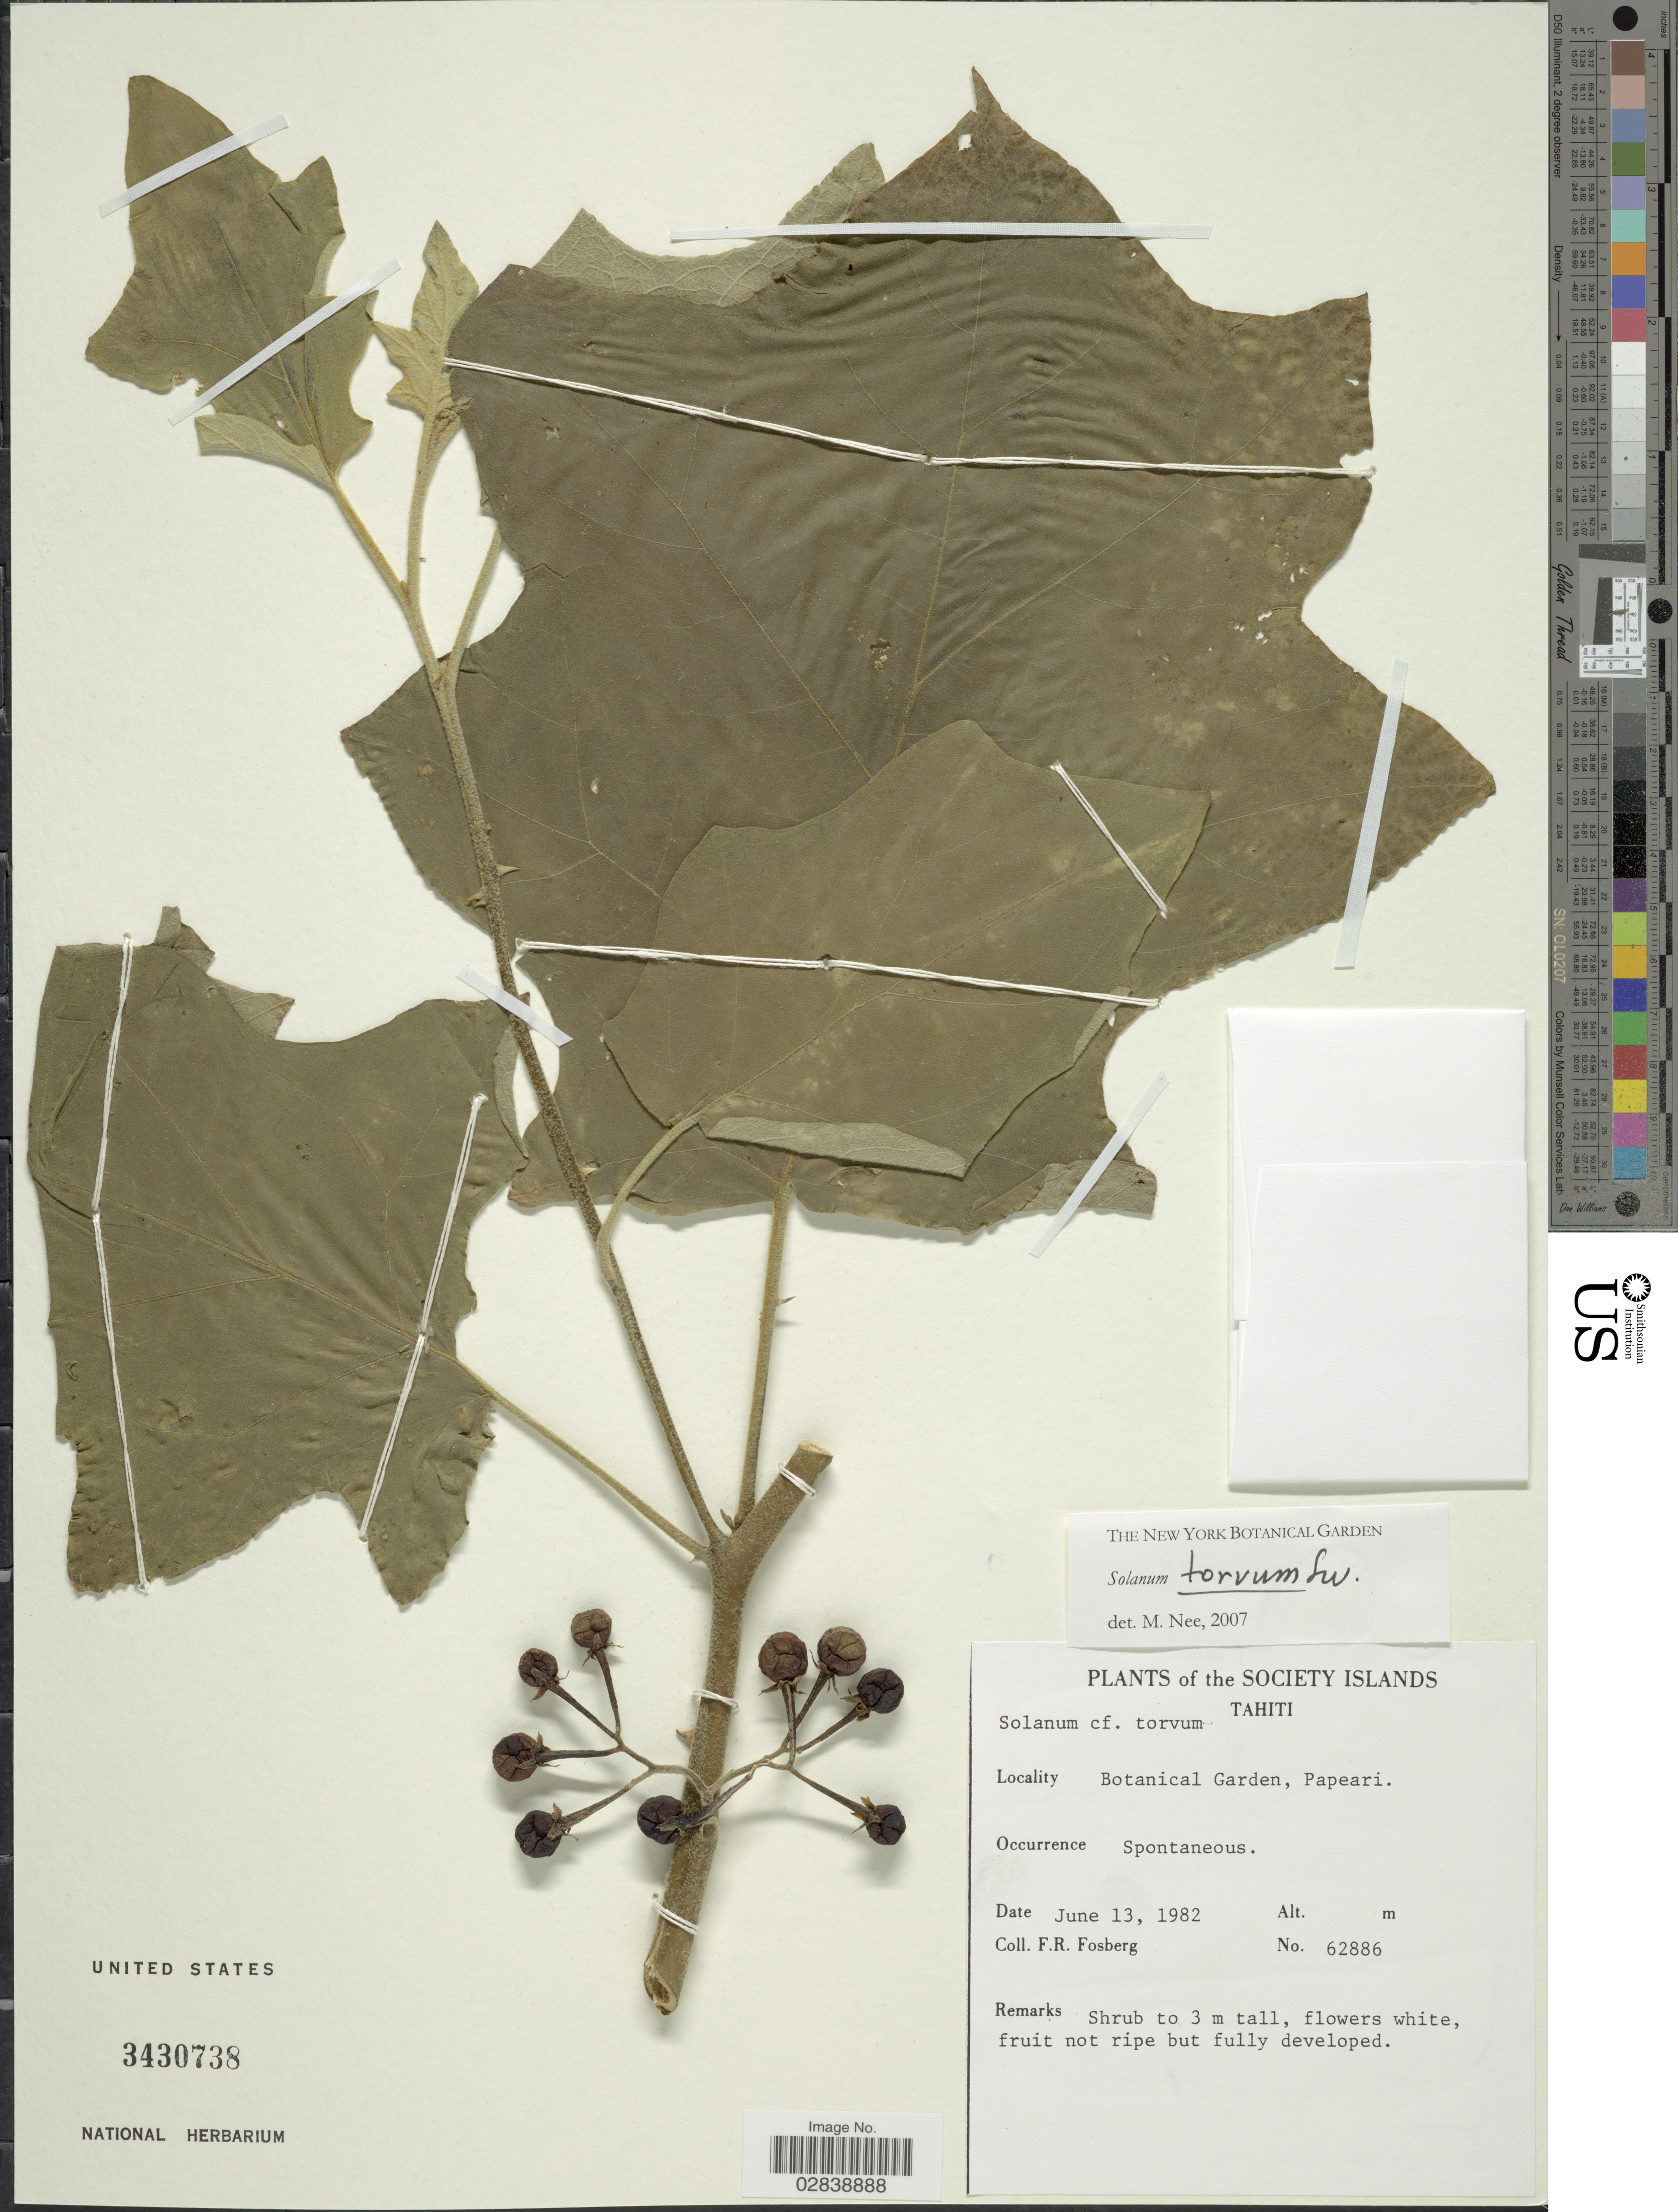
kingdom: Plantae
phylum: Tracheophyta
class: Magnoliopsida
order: Solanales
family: Solanaceae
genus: Solanum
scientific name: Solanum torvum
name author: Sw.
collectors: F. R. Fosberg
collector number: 62886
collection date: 1982-06-13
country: French Polynesia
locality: Society Islands, Tahiti. Botanical Garden, Papeari.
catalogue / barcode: US 3430738